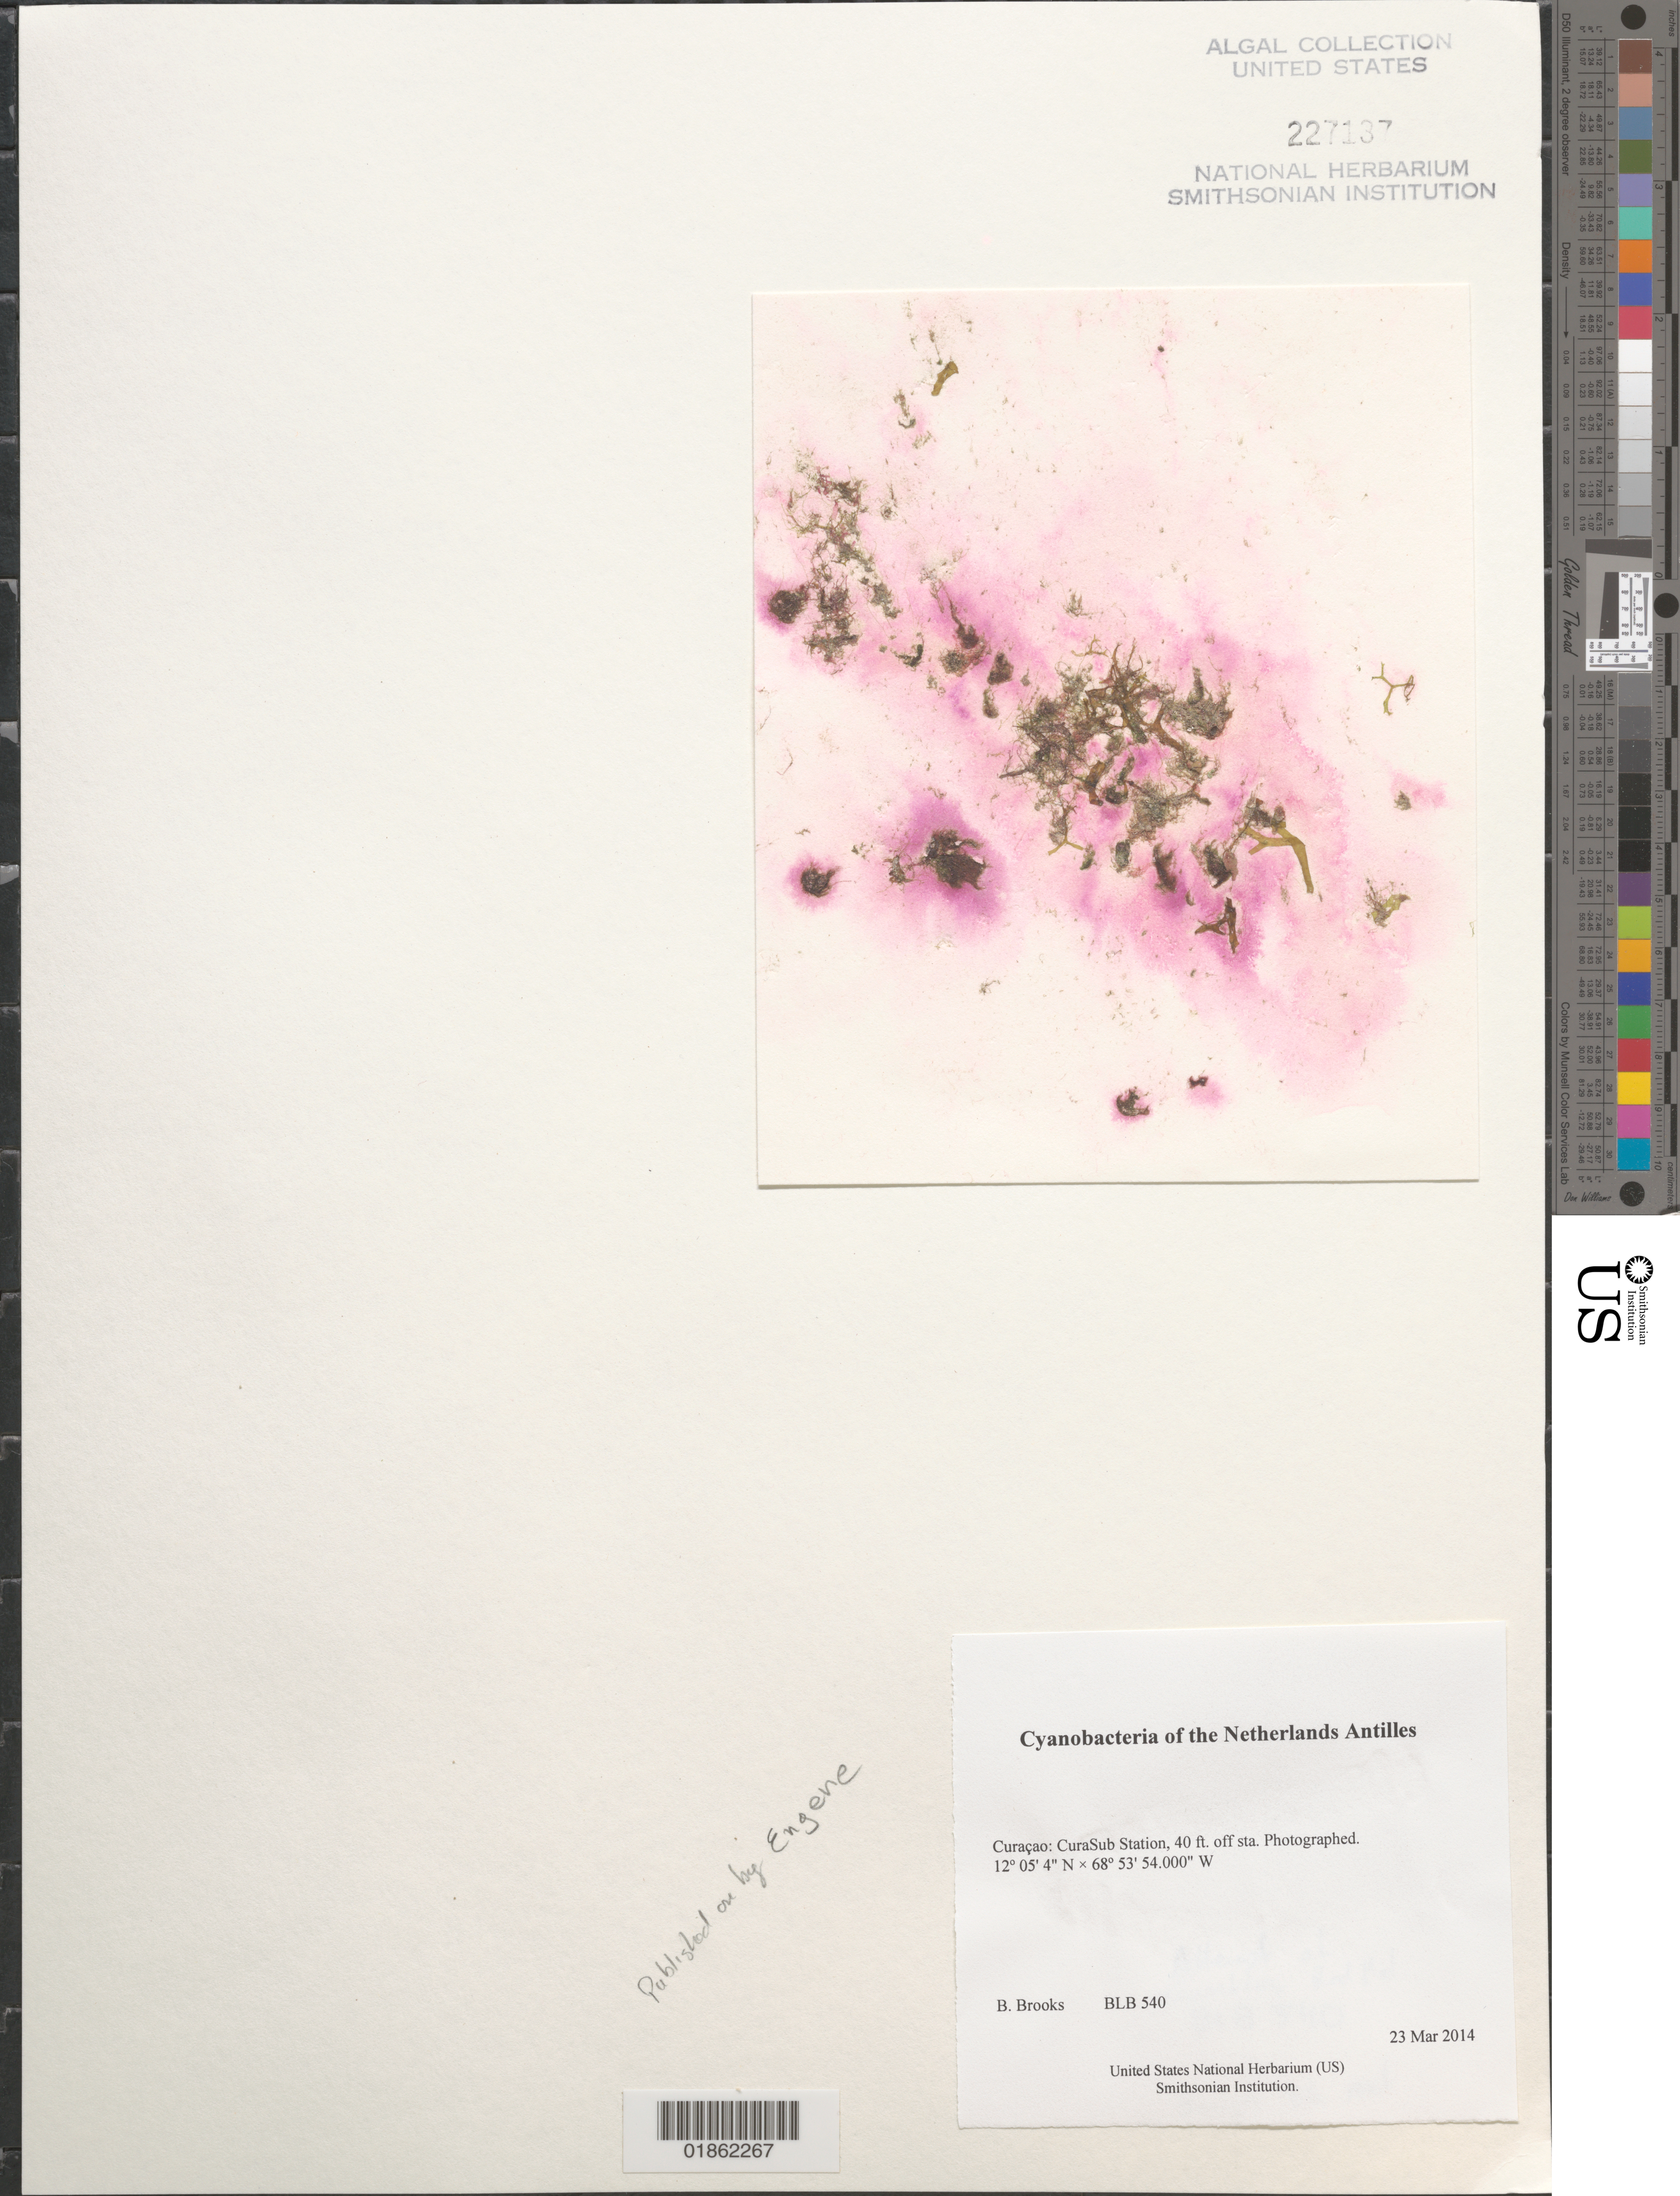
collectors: B. Brooks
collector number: BLB 540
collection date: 2014-03-23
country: Curaçao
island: Curaçao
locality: CuraSub Station, 40 ft. off sta.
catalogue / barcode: US 227137